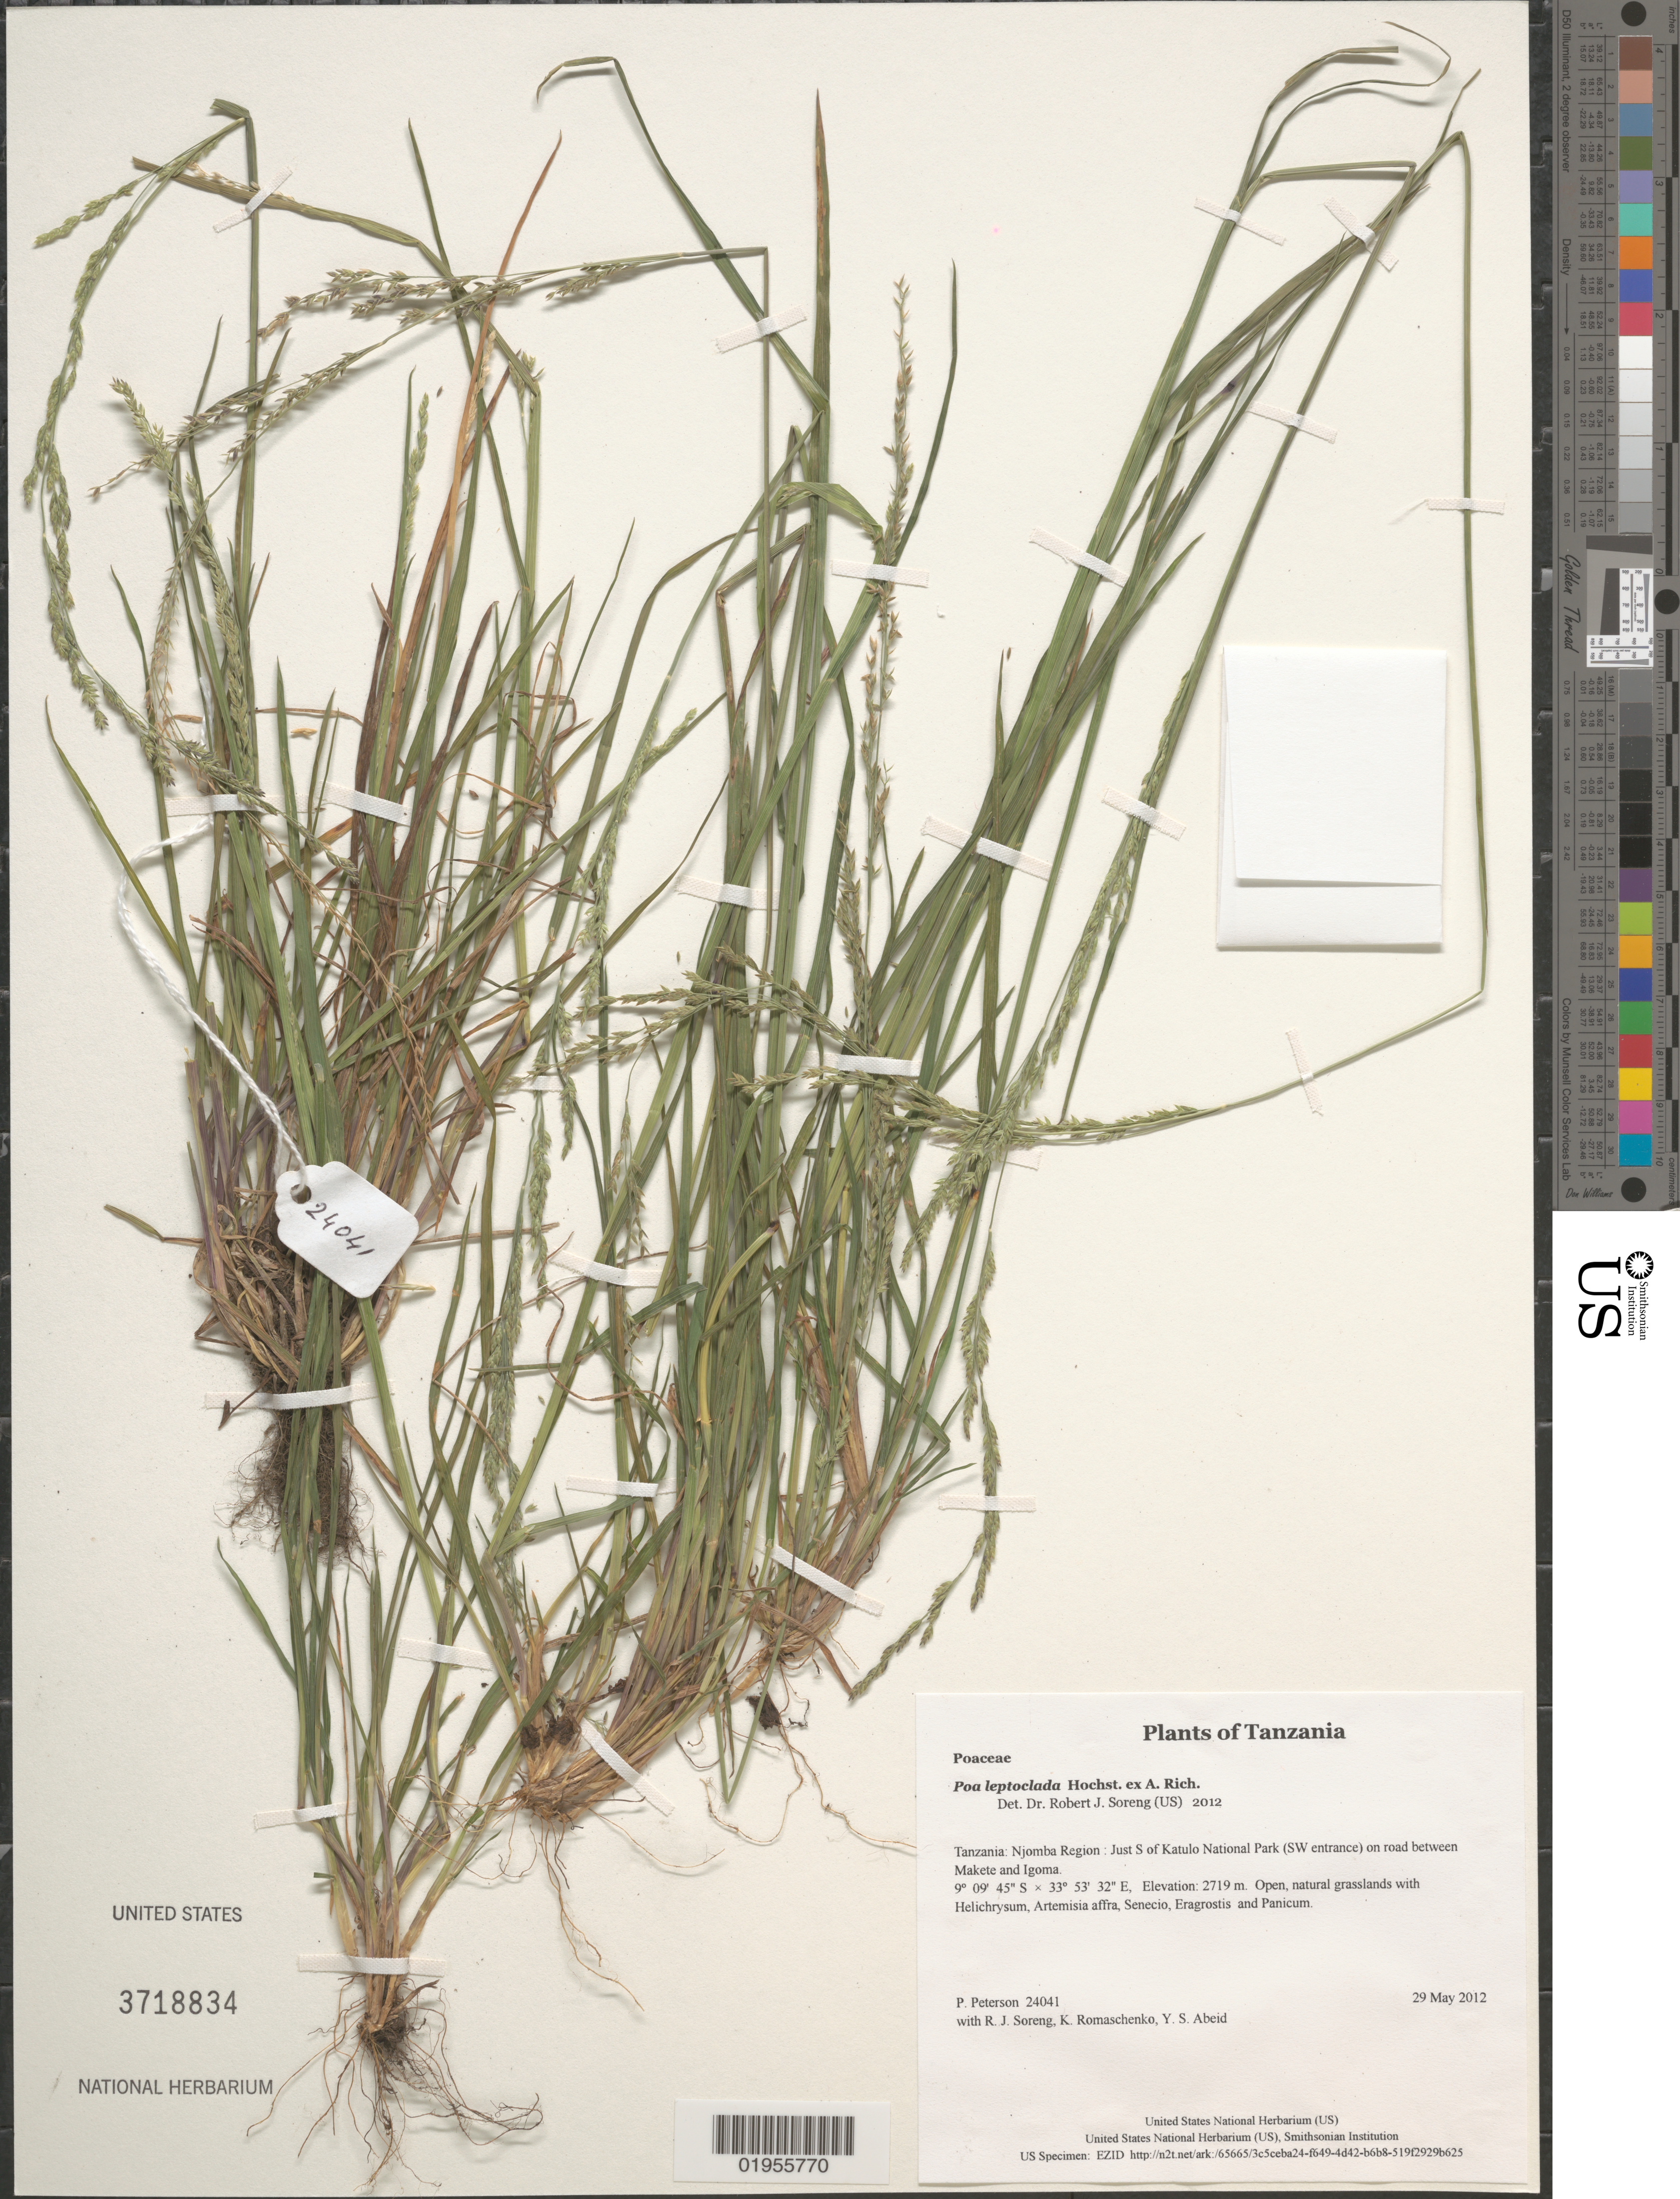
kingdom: Plantae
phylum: Tracheophyta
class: Liliopsida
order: Poales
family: Poaceae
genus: Poa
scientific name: Poa leptoclada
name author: Hochst. ex A. Rich.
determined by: Soreng, Robert J., Research Associate (BOT), Smithsonian Institution - National Museum of Natural History (UNITED STATES)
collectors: P. M. Peterson, R. J. Soreng, K. Romaschenko & Y. Abeid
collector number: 24041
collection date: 2012-05-29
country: Tanzania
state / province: Njombe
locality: Just S of Katulo National Park (SW entrance) on road between Makete and Igoma.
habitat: Open, natural grasslands with Helichrysum, Artemisia affra, Senecio, Eragrostis and Panicum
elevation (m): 2719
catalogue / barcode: US 3718834